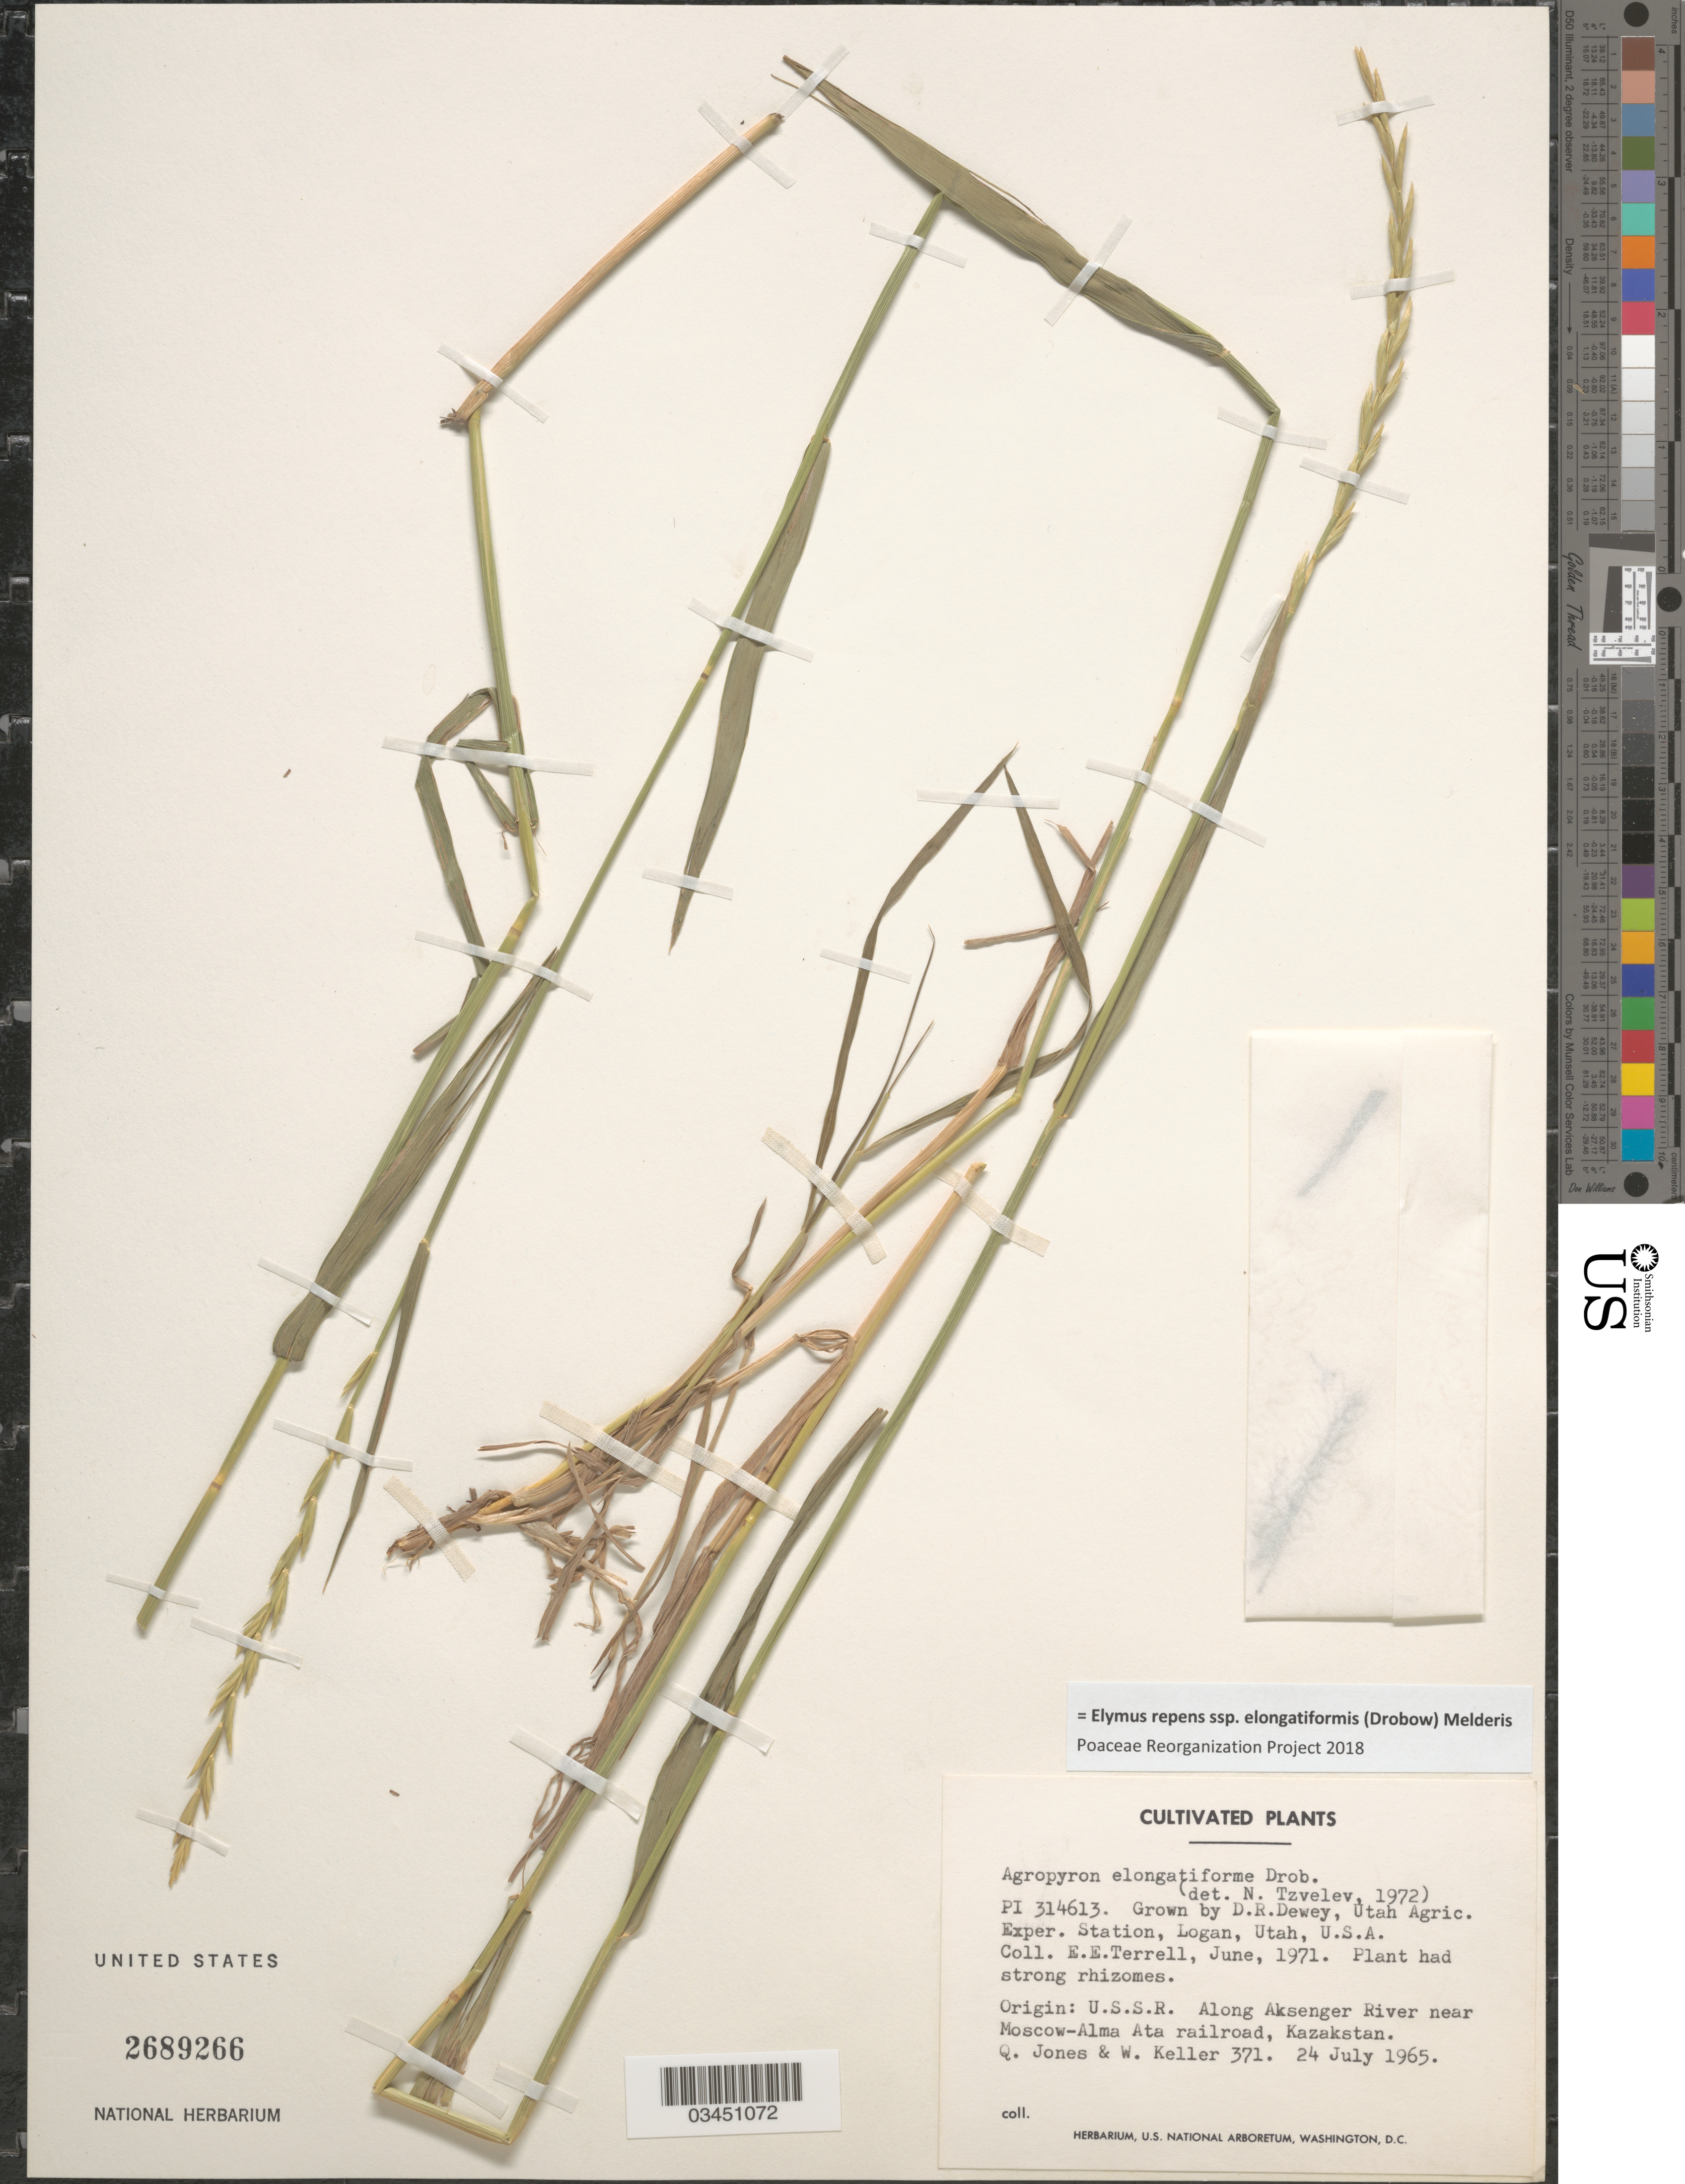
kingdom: Plantae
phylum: Tracheophyta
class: Liliopsida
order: Poales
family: Poaceae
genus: Elymus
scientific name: Elymus repens subsp. elongatiformis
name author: (Drobow) Melderis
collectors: D. Dewey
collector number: PI314613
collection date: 1971-06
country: United States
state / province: Utah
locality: Utah Agric. Exper. Station, Logan.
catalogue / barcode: US 2689266